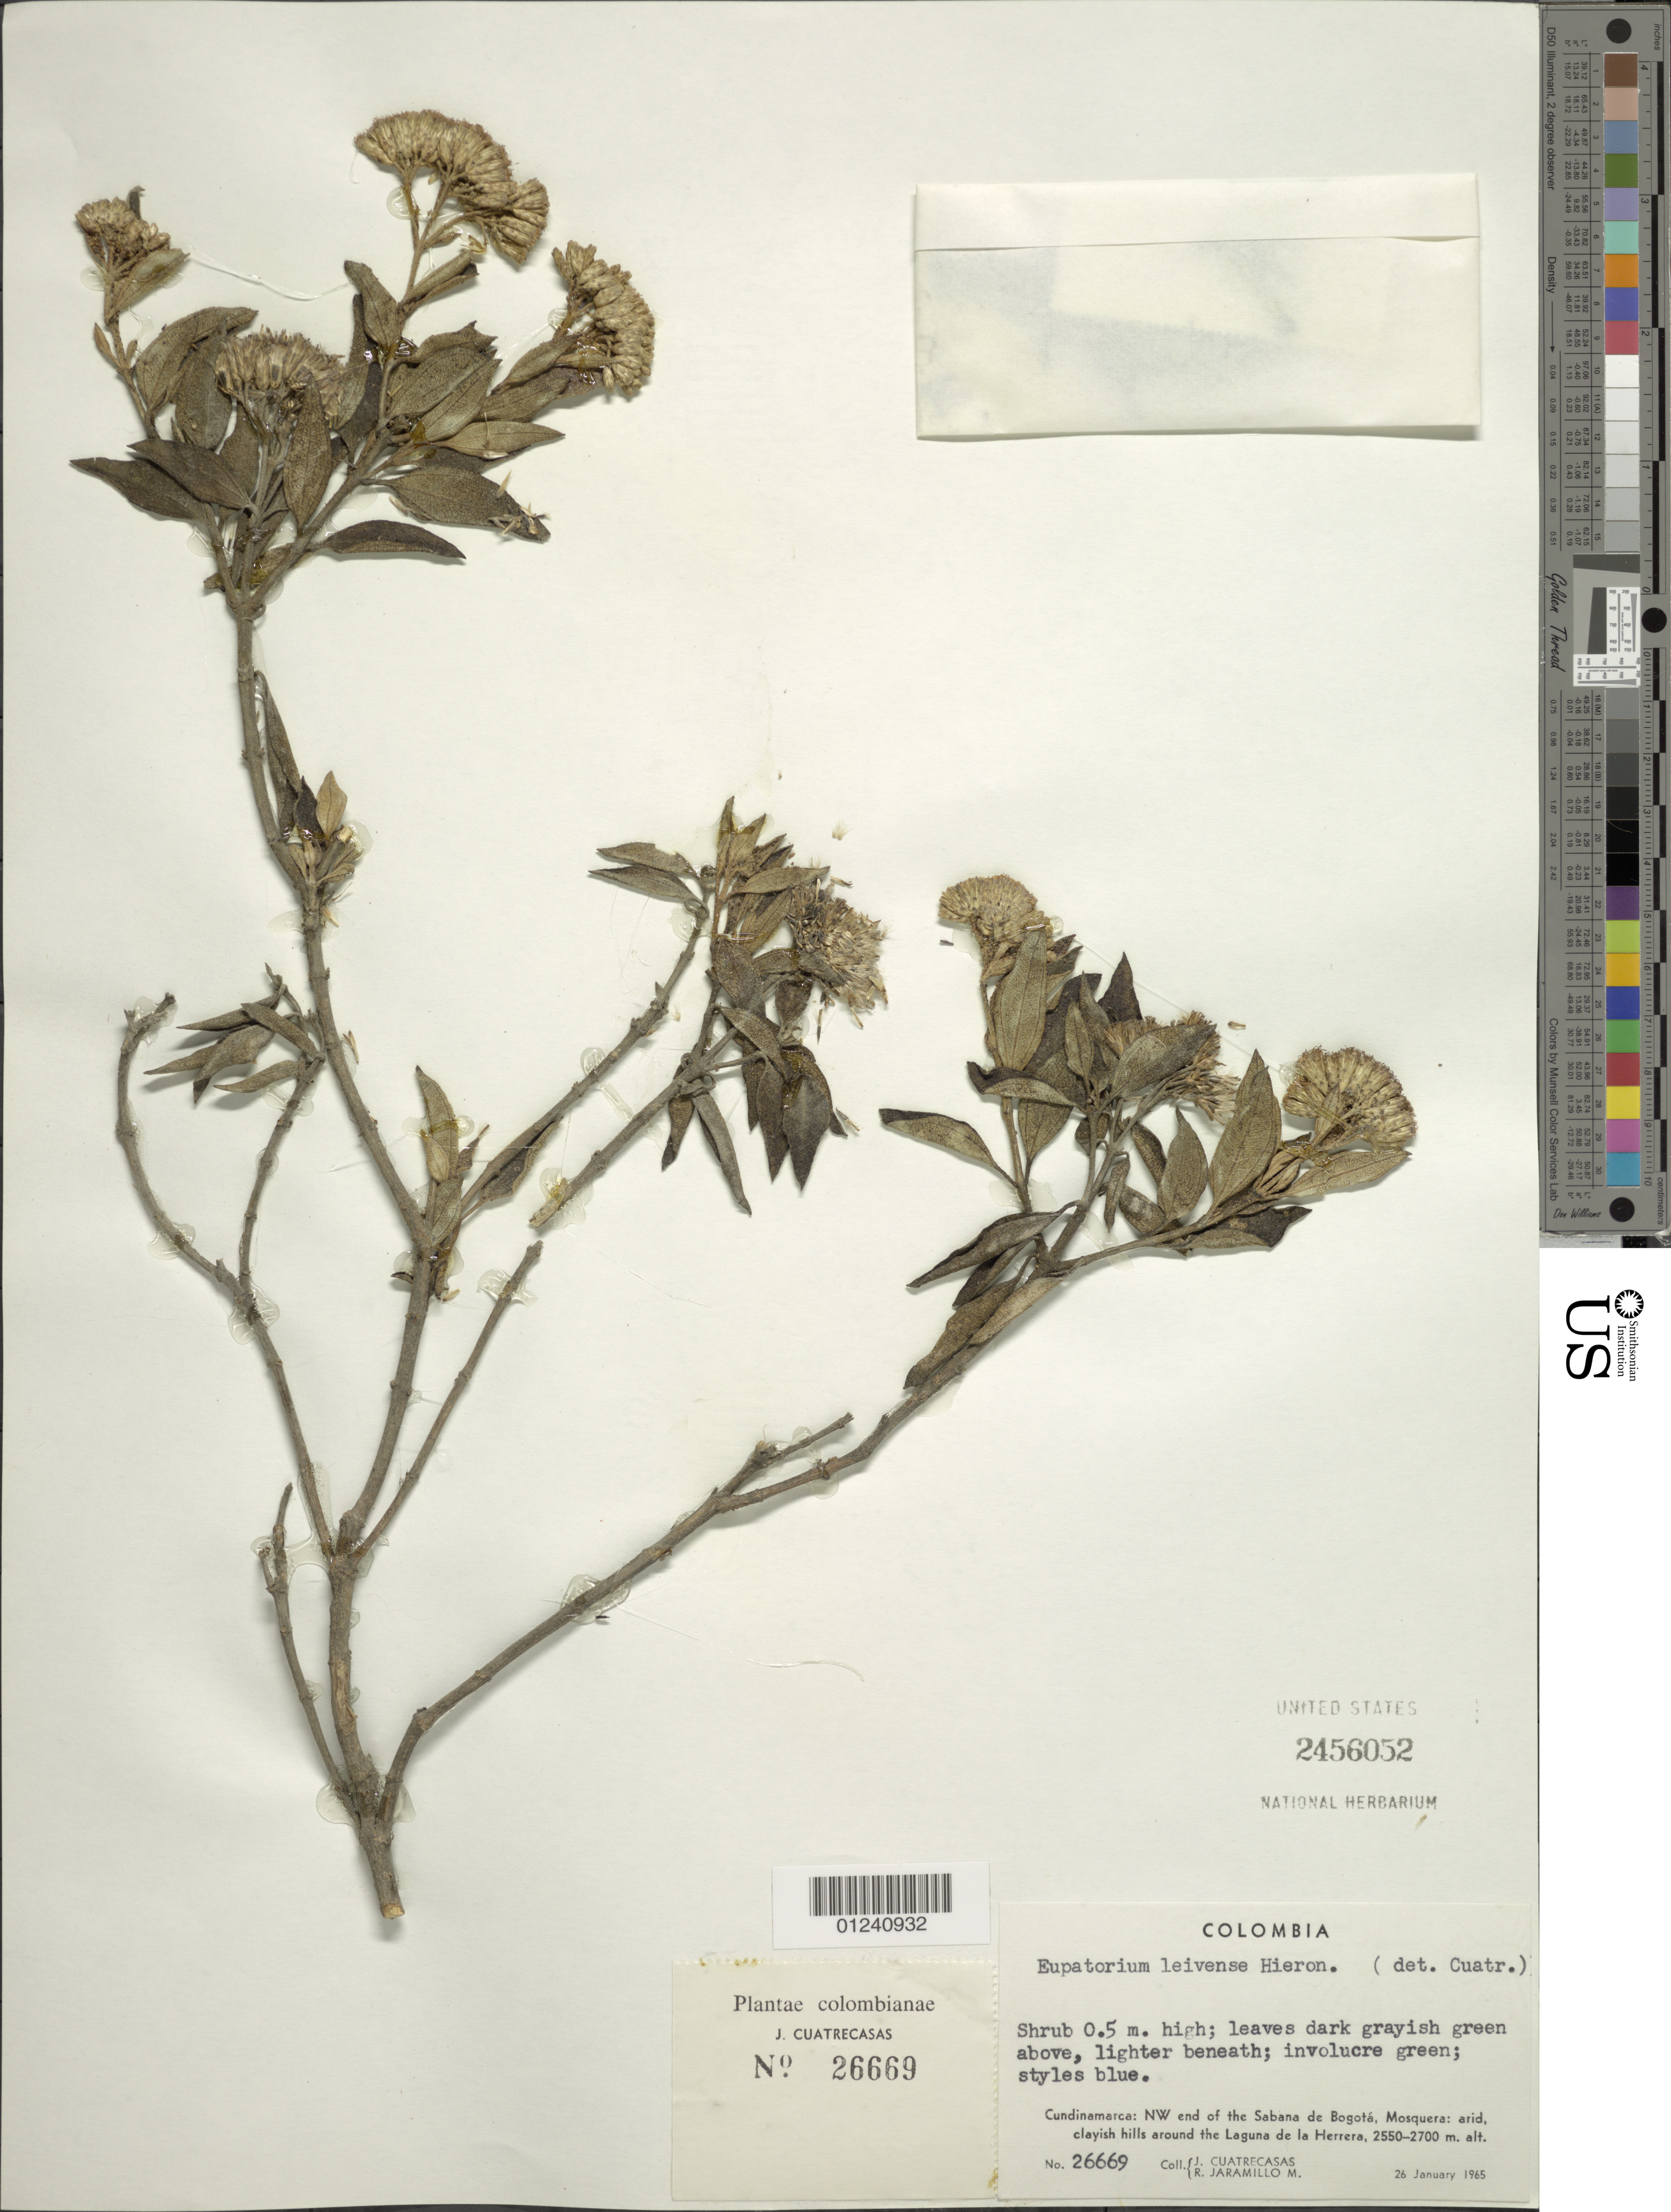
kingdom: Plantae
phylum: Tracheophyta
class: Magnoliopsida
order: Asterales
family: Asteraceae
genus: Chromolaena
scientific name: Chromolaena leivensis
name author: (Hieron.) R.M. King & H. Rob.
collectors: J. Cuatrecasas & R. Jaramillo M.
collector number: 26669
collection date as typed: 26 Jan 1965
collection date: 1965-01-26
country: Colombia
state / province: Cundinamarca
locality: Nw end of Sabana de Bogota, Mosquera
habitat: arid, clayish hills around the Laguna de la Herrera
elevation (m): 2550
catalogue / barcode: US 2456052